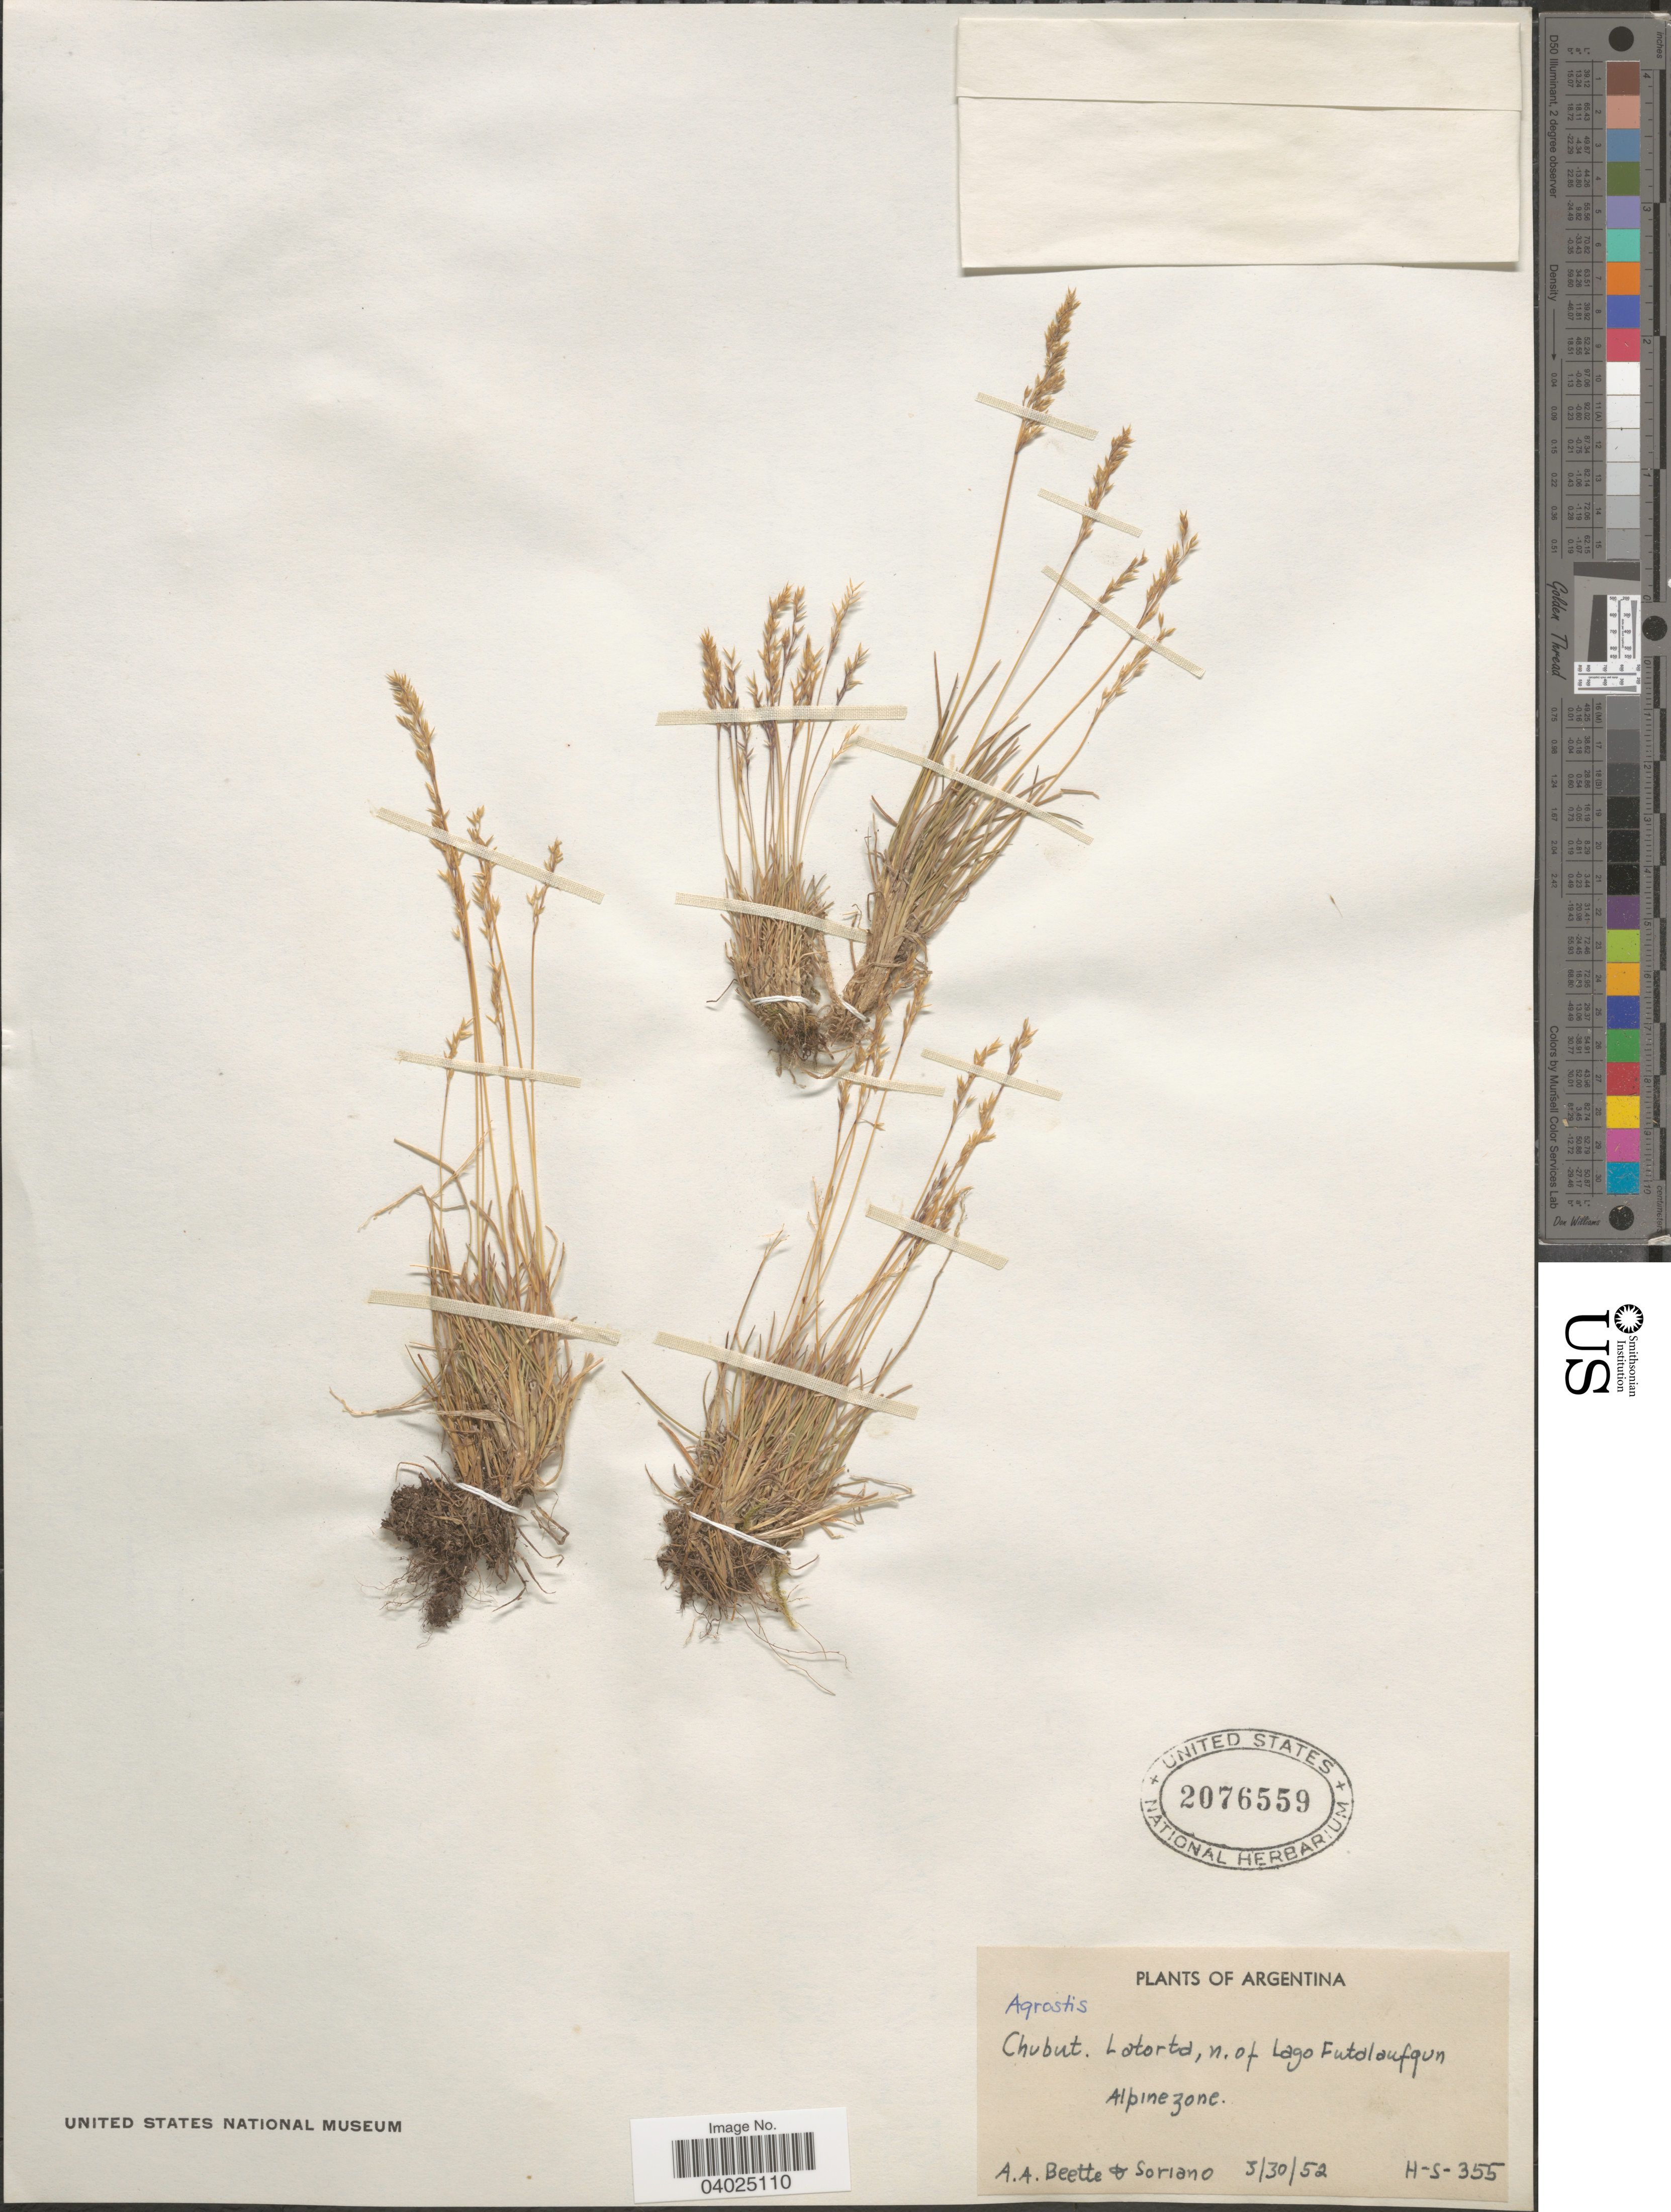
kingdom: Plantae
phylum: Tracheophyta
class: Liliopsida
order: Poales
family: Poaceae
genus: Agrostis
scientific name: Agrostis sp.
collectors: A. A. Beetle & -. Soriano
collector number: H-S-355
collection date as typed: Transcribed d/m/y: 30/3/52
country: Argentina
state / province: Chubut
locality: Latorta, n. of Lago Futalaufqun. Alpine zone.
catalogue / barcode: US 2076559